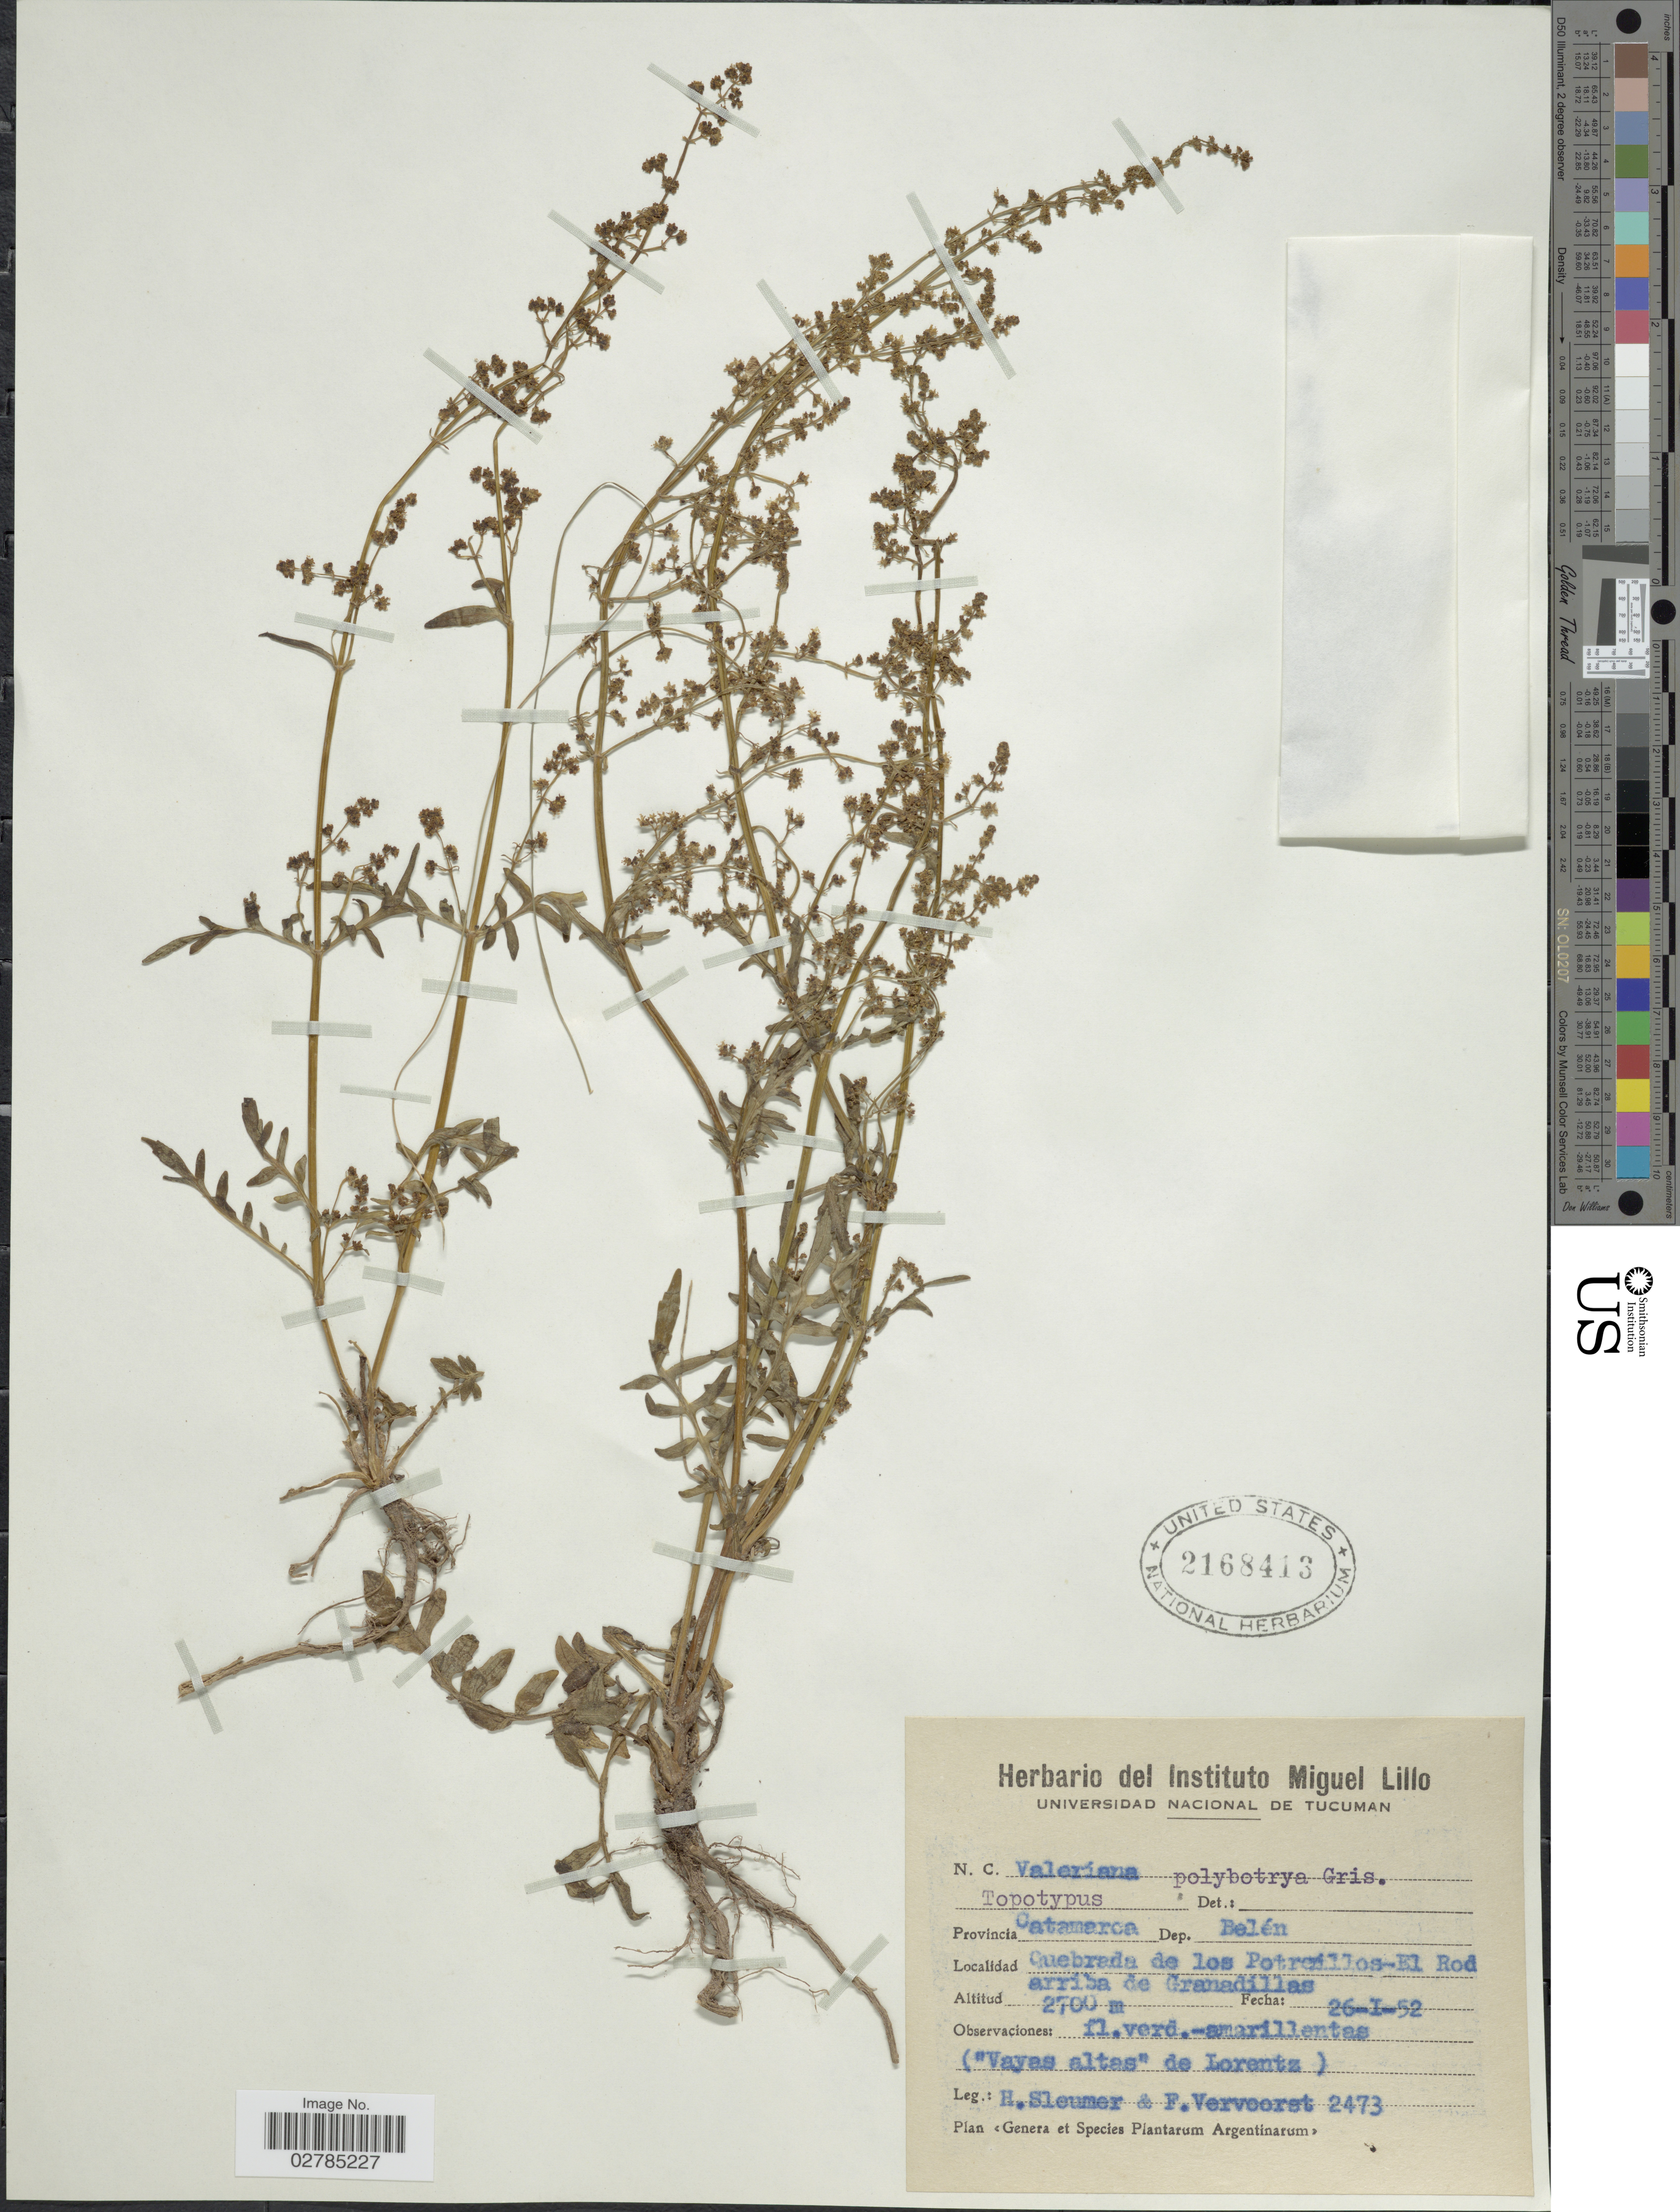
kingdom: Plantae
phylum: Tracheophyta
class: Magnoliopsida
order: Dipsacales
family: Caprifoliaceae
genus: Valeriana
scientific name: Valeriana polybotrya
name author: Höck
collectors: H. O. Sleumer & F. Vervoorst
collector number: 2473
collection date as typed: Transcribed d/m/y: 26/1/52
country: Argentina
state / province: Catamarca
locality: Dep. Belén. Quebrada de Los Potrerillos - El Rodeo arriba de Granadillas.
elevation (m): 2700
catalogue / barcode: US 2168413